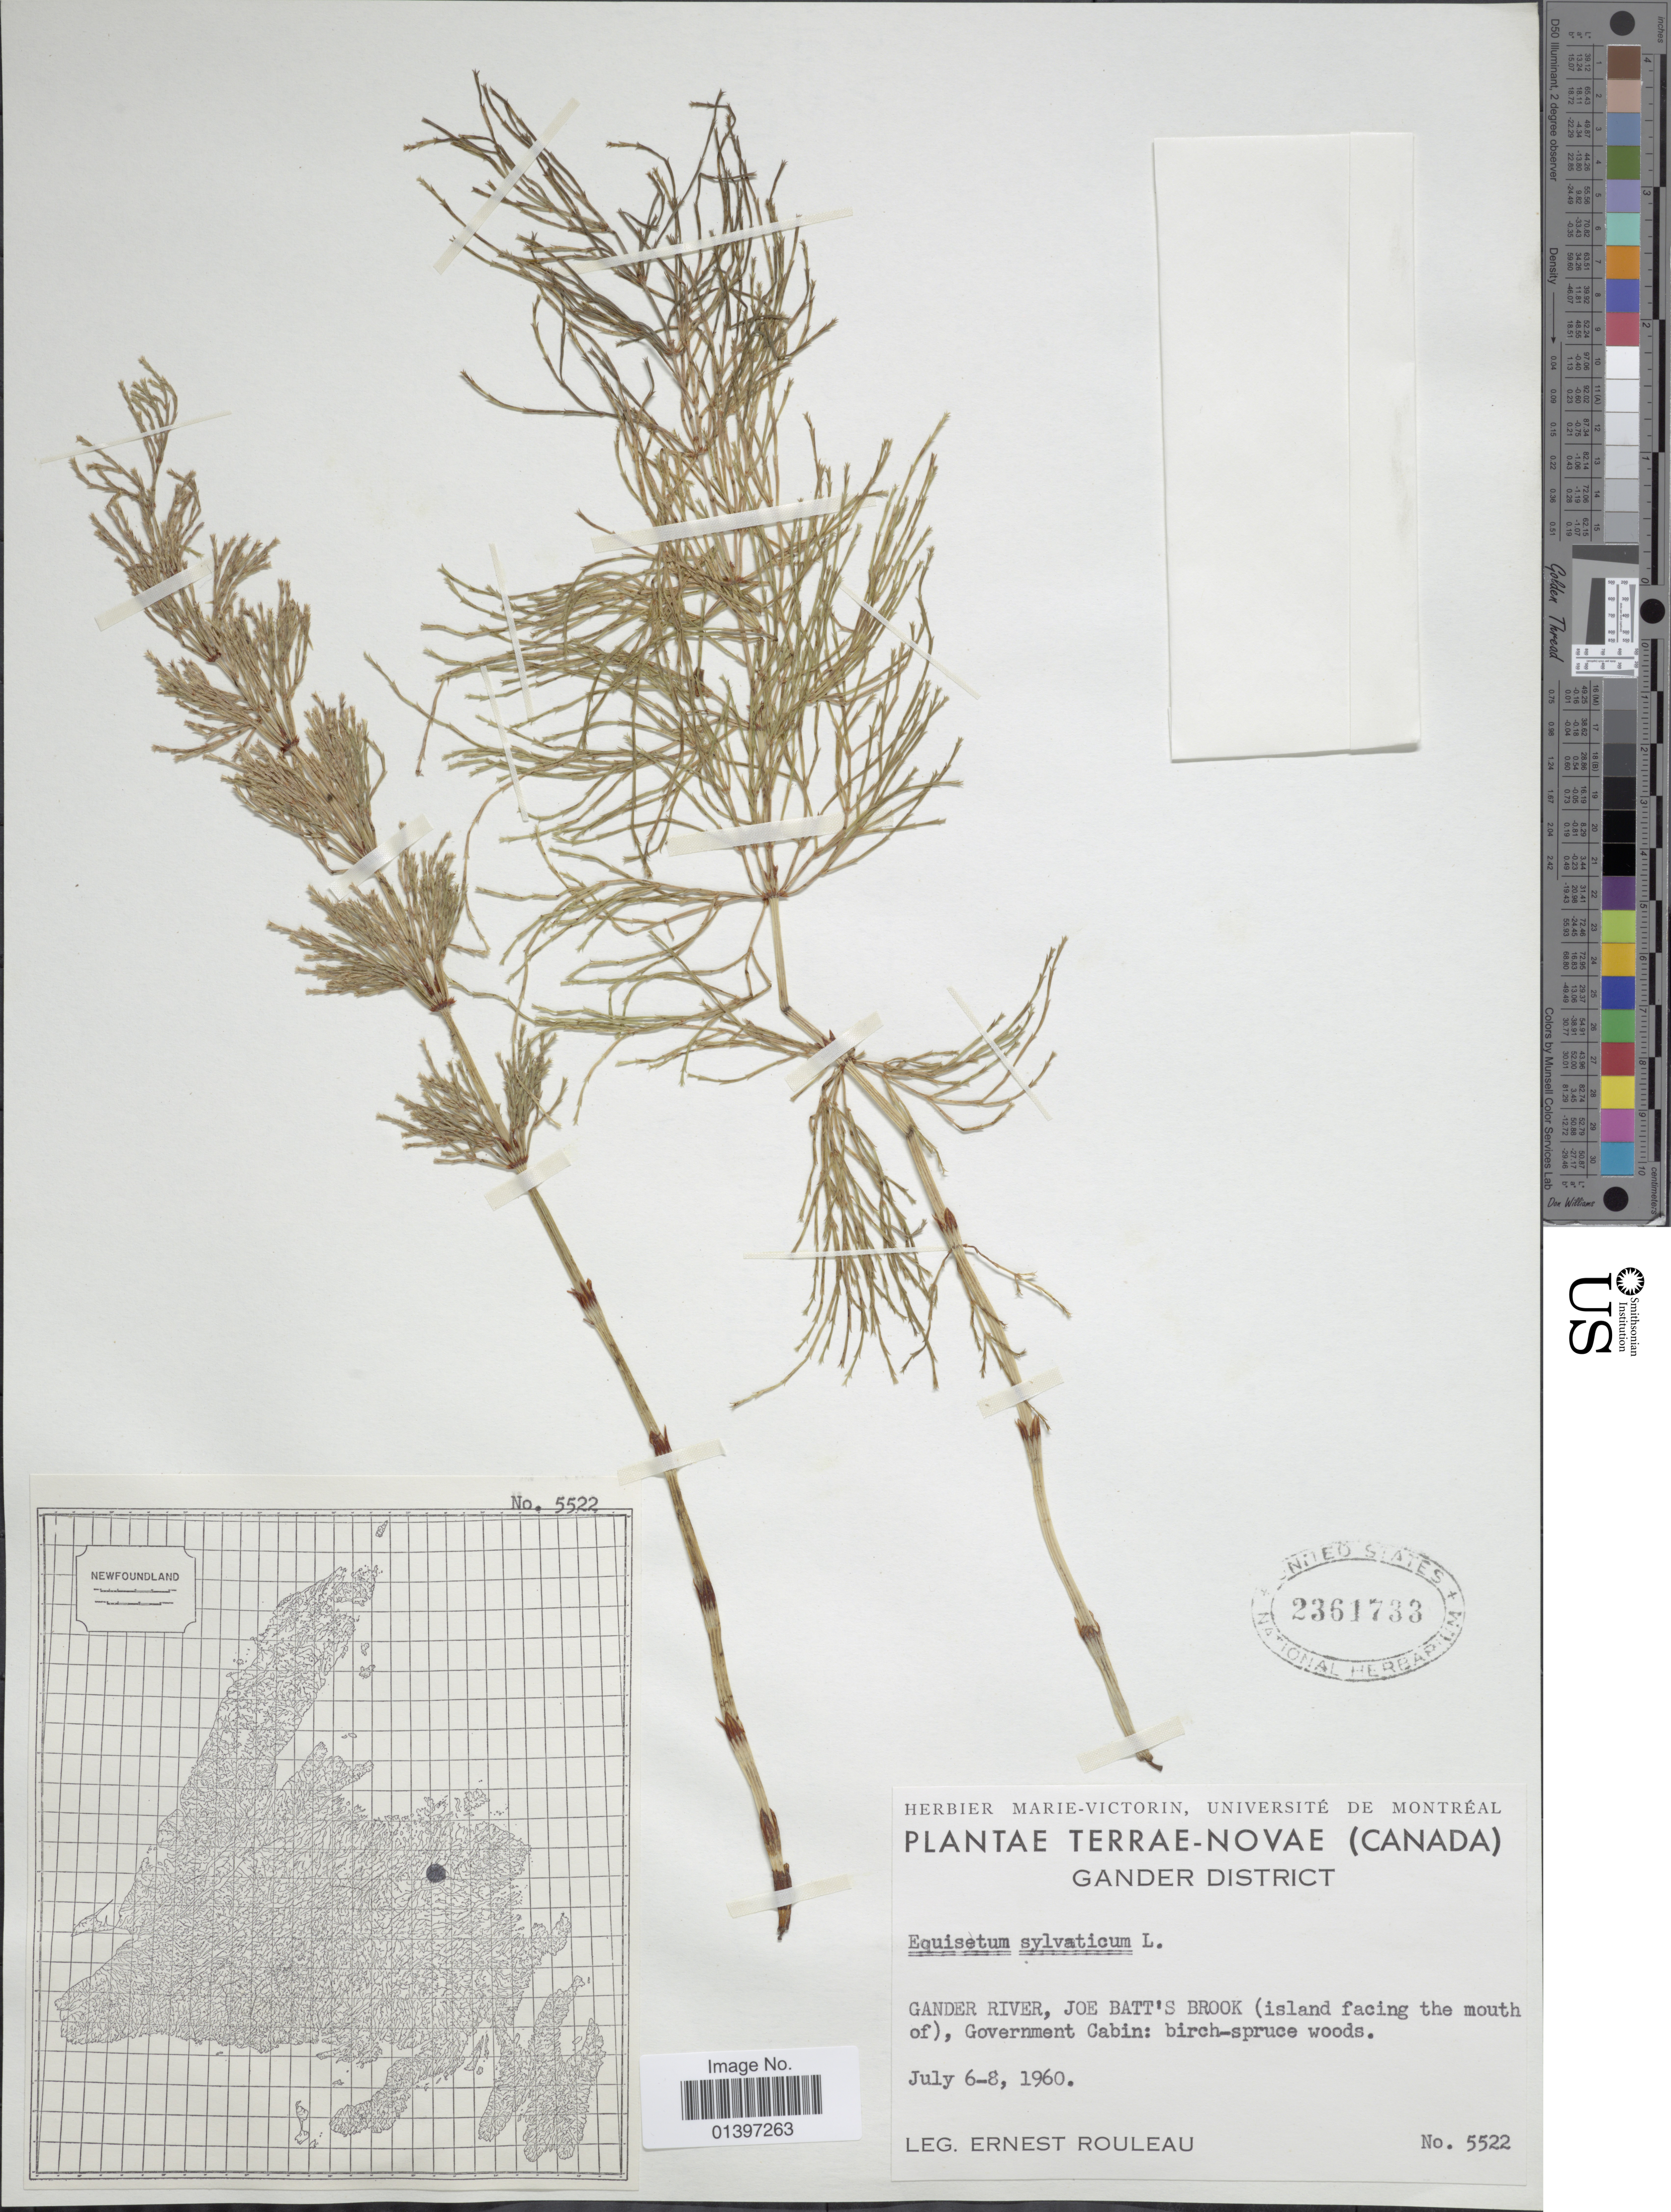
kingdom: Plantae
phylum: Tracheophyta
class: Polypodiopsida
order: Equisetales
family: Equisetaceae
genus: Equisetum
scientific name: Equisetum sylvaticum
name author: L.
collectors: J. Rouleau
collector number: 5522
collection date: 1960-07-06/1960-07-08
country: Canada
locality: Terrae-Novae, Gander District, Gander River, Joe Batt's Brook (island facing the mouth of), Goverment Cabin: birch-spruce woods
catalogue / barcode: US 2361733